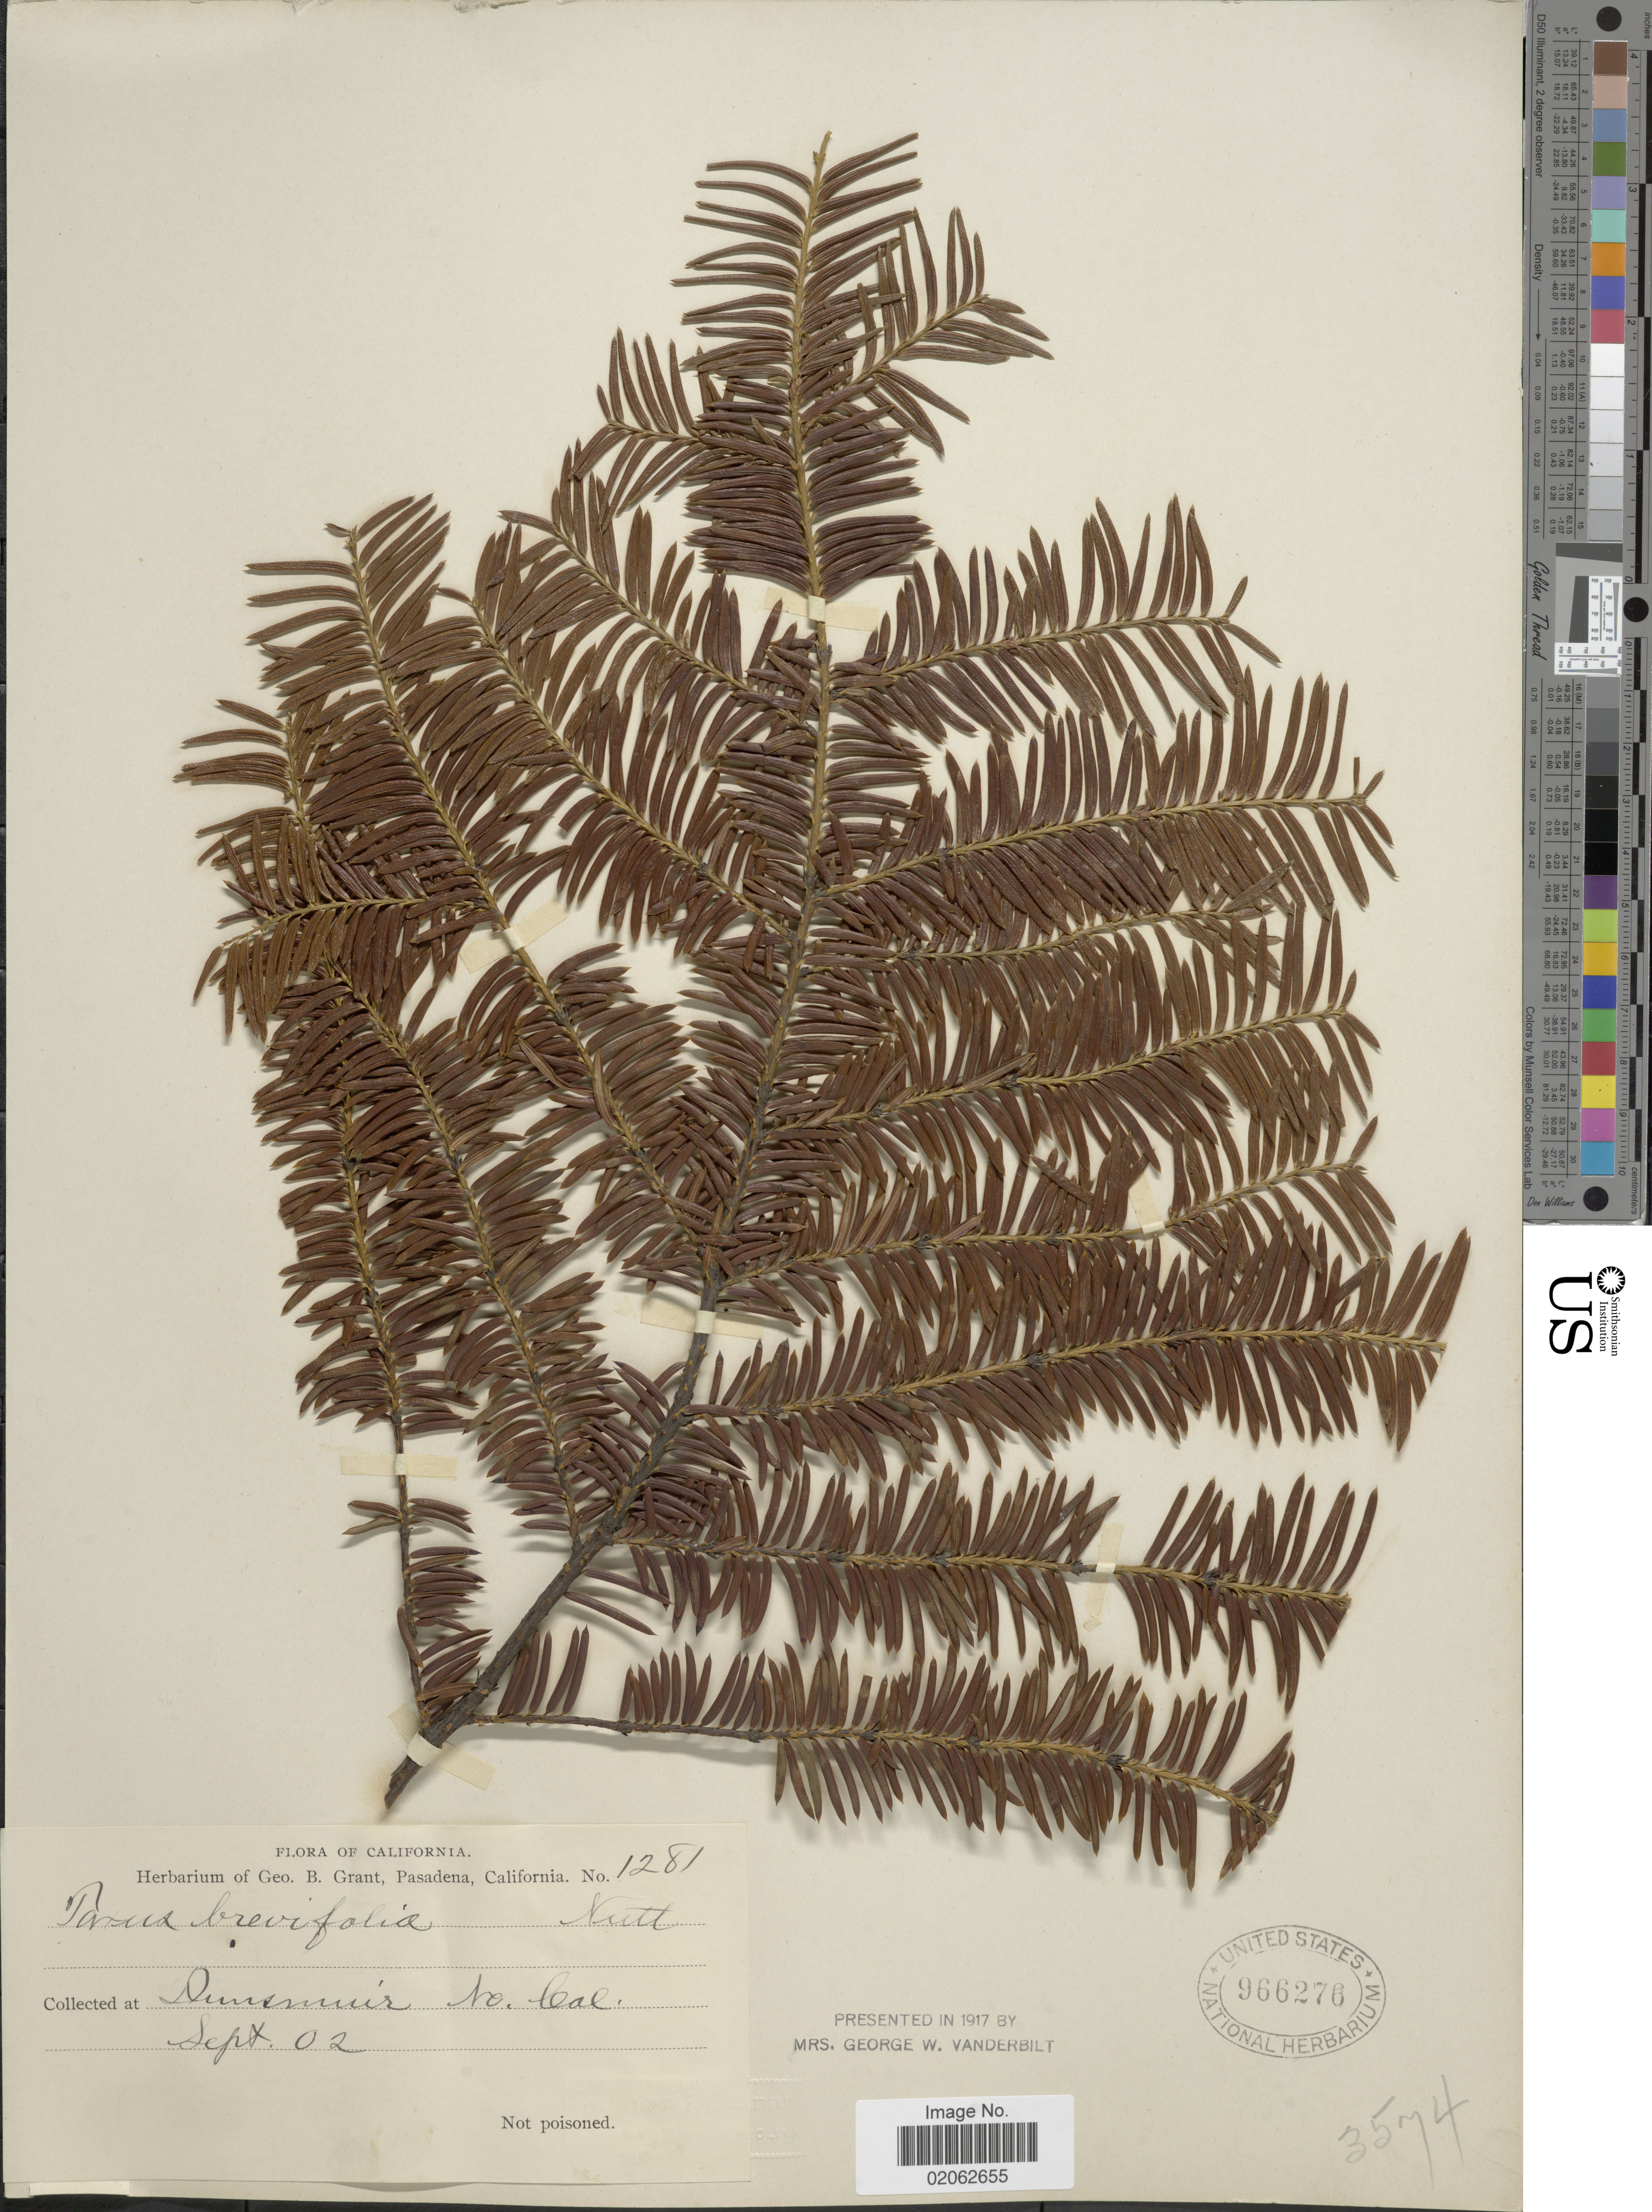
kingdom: Plantae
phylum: Tracheophyta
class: Pinopsida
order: Pinales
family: Taxaceae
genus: Taxus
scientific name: Taxus brevifolia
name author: Nutt.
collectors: ex herb. G. B. Grant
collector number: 1281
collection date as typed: Transcribed d/m/y: /9/2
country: United States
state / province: California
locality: Dunsmuir, cal.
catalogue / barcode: US 966276